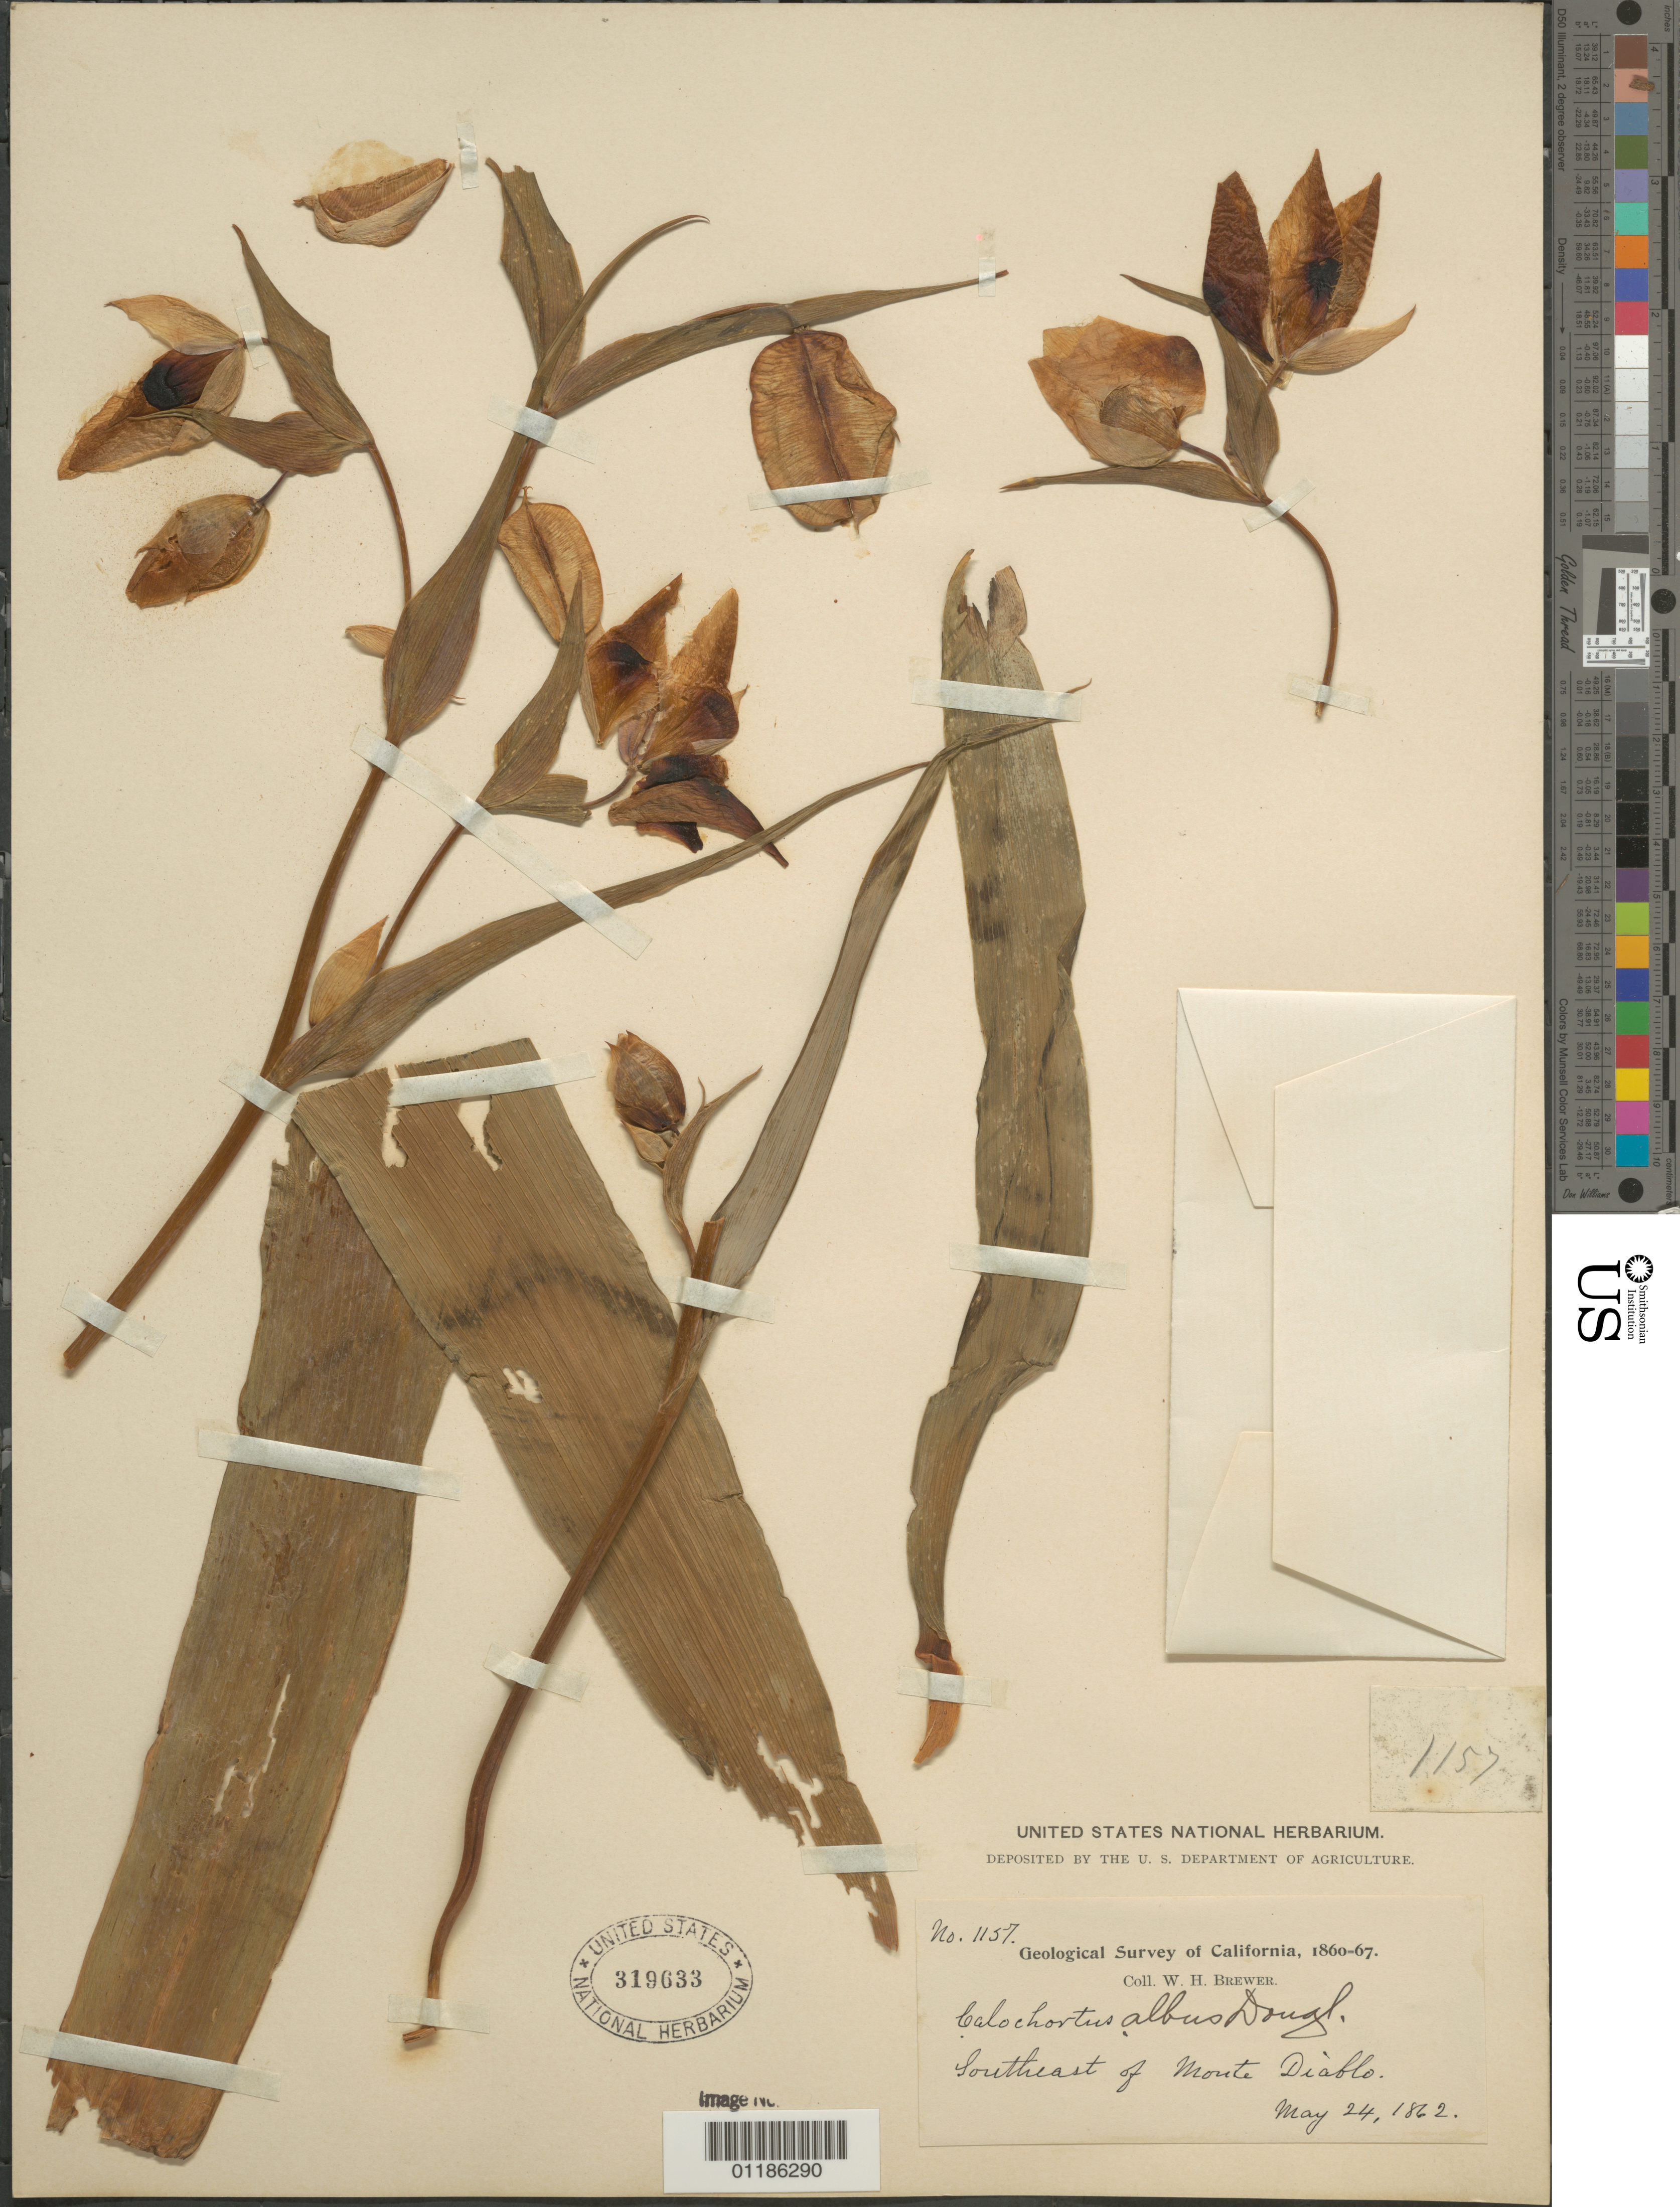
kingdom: Plantae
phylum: Tracheophyta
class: Liliopsida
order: Liliales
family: Liliaceae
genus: Calochortus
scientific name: Calochortus albus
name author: (Benth.) Douglas ex Benth.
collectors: W. H. Brewer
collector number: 1157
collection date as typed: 24 May 1862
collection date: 1862-05-24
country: United States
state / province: California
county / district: Contra Costa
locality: Southeast of Monte Diablo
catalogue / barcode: US 319633